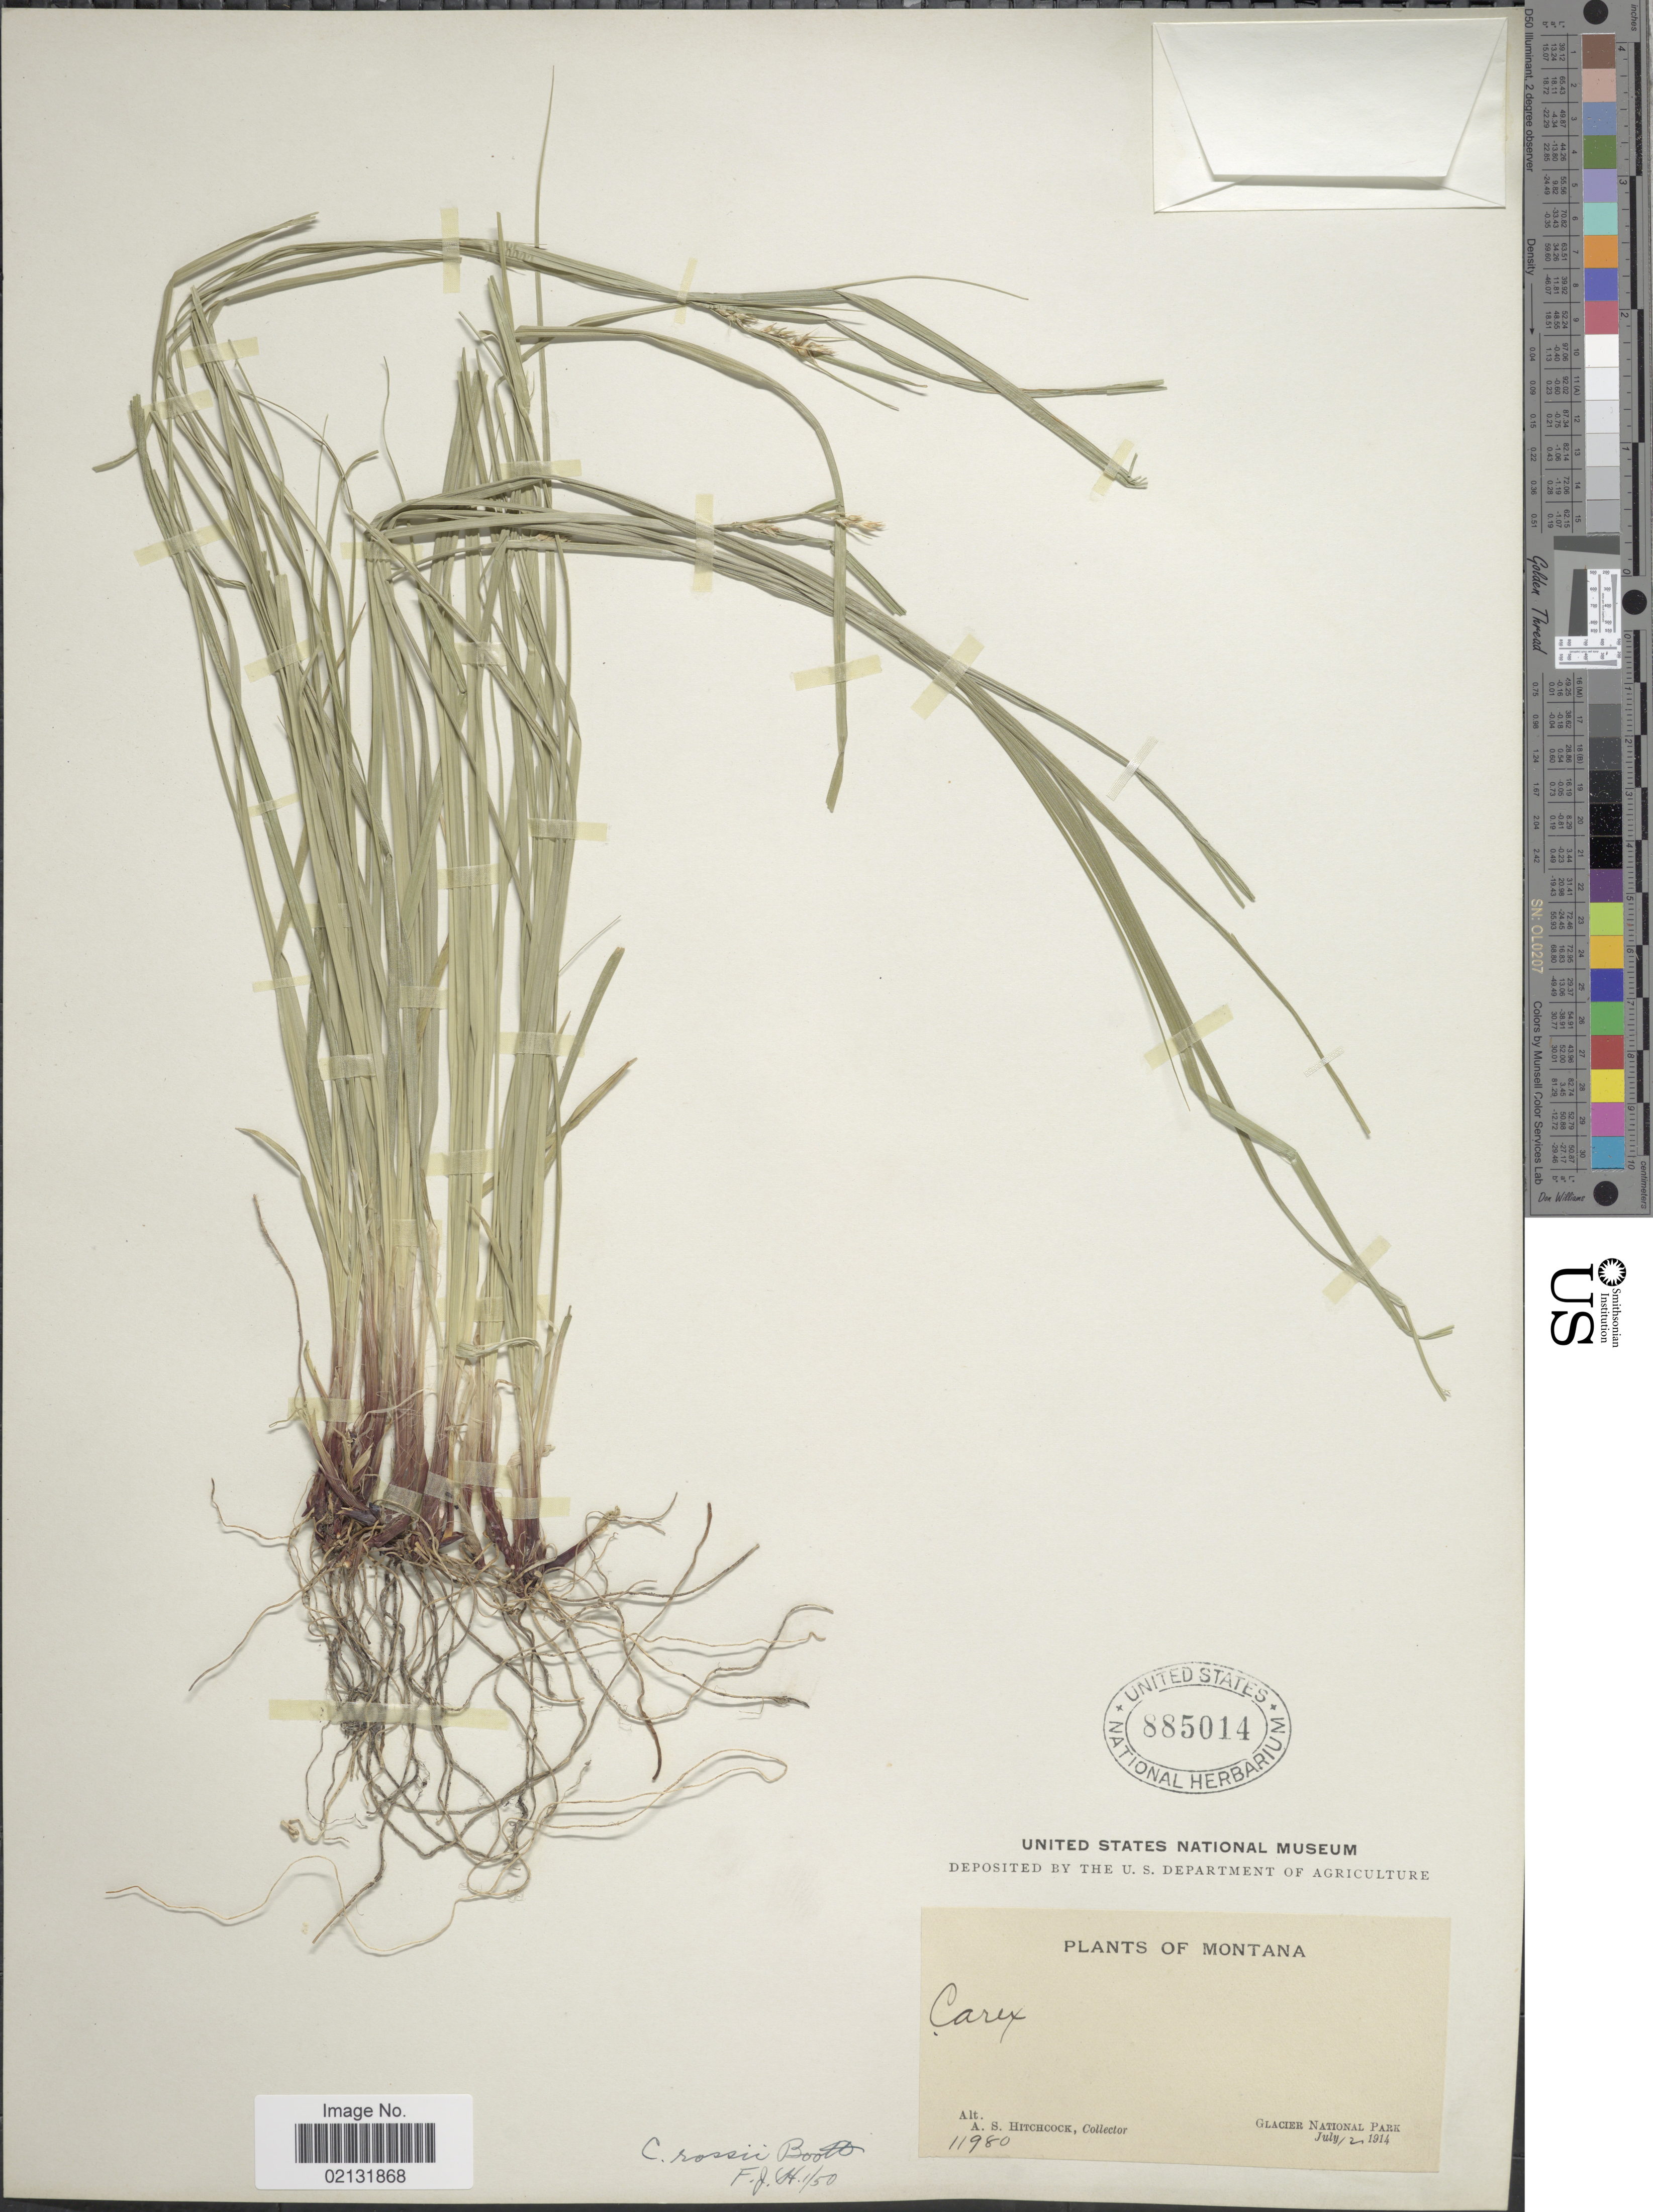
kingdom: Plantae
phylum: Tracheophyta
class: Liliopsida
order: Poales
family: Cyperaceae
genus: Carex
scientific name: Carex rossii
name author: Boott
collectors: A. S. Hitchcock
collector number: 11980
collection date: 1914-07-12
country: United States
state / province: Montana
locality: Montana, Glacier National Park.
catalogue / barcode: US 885014